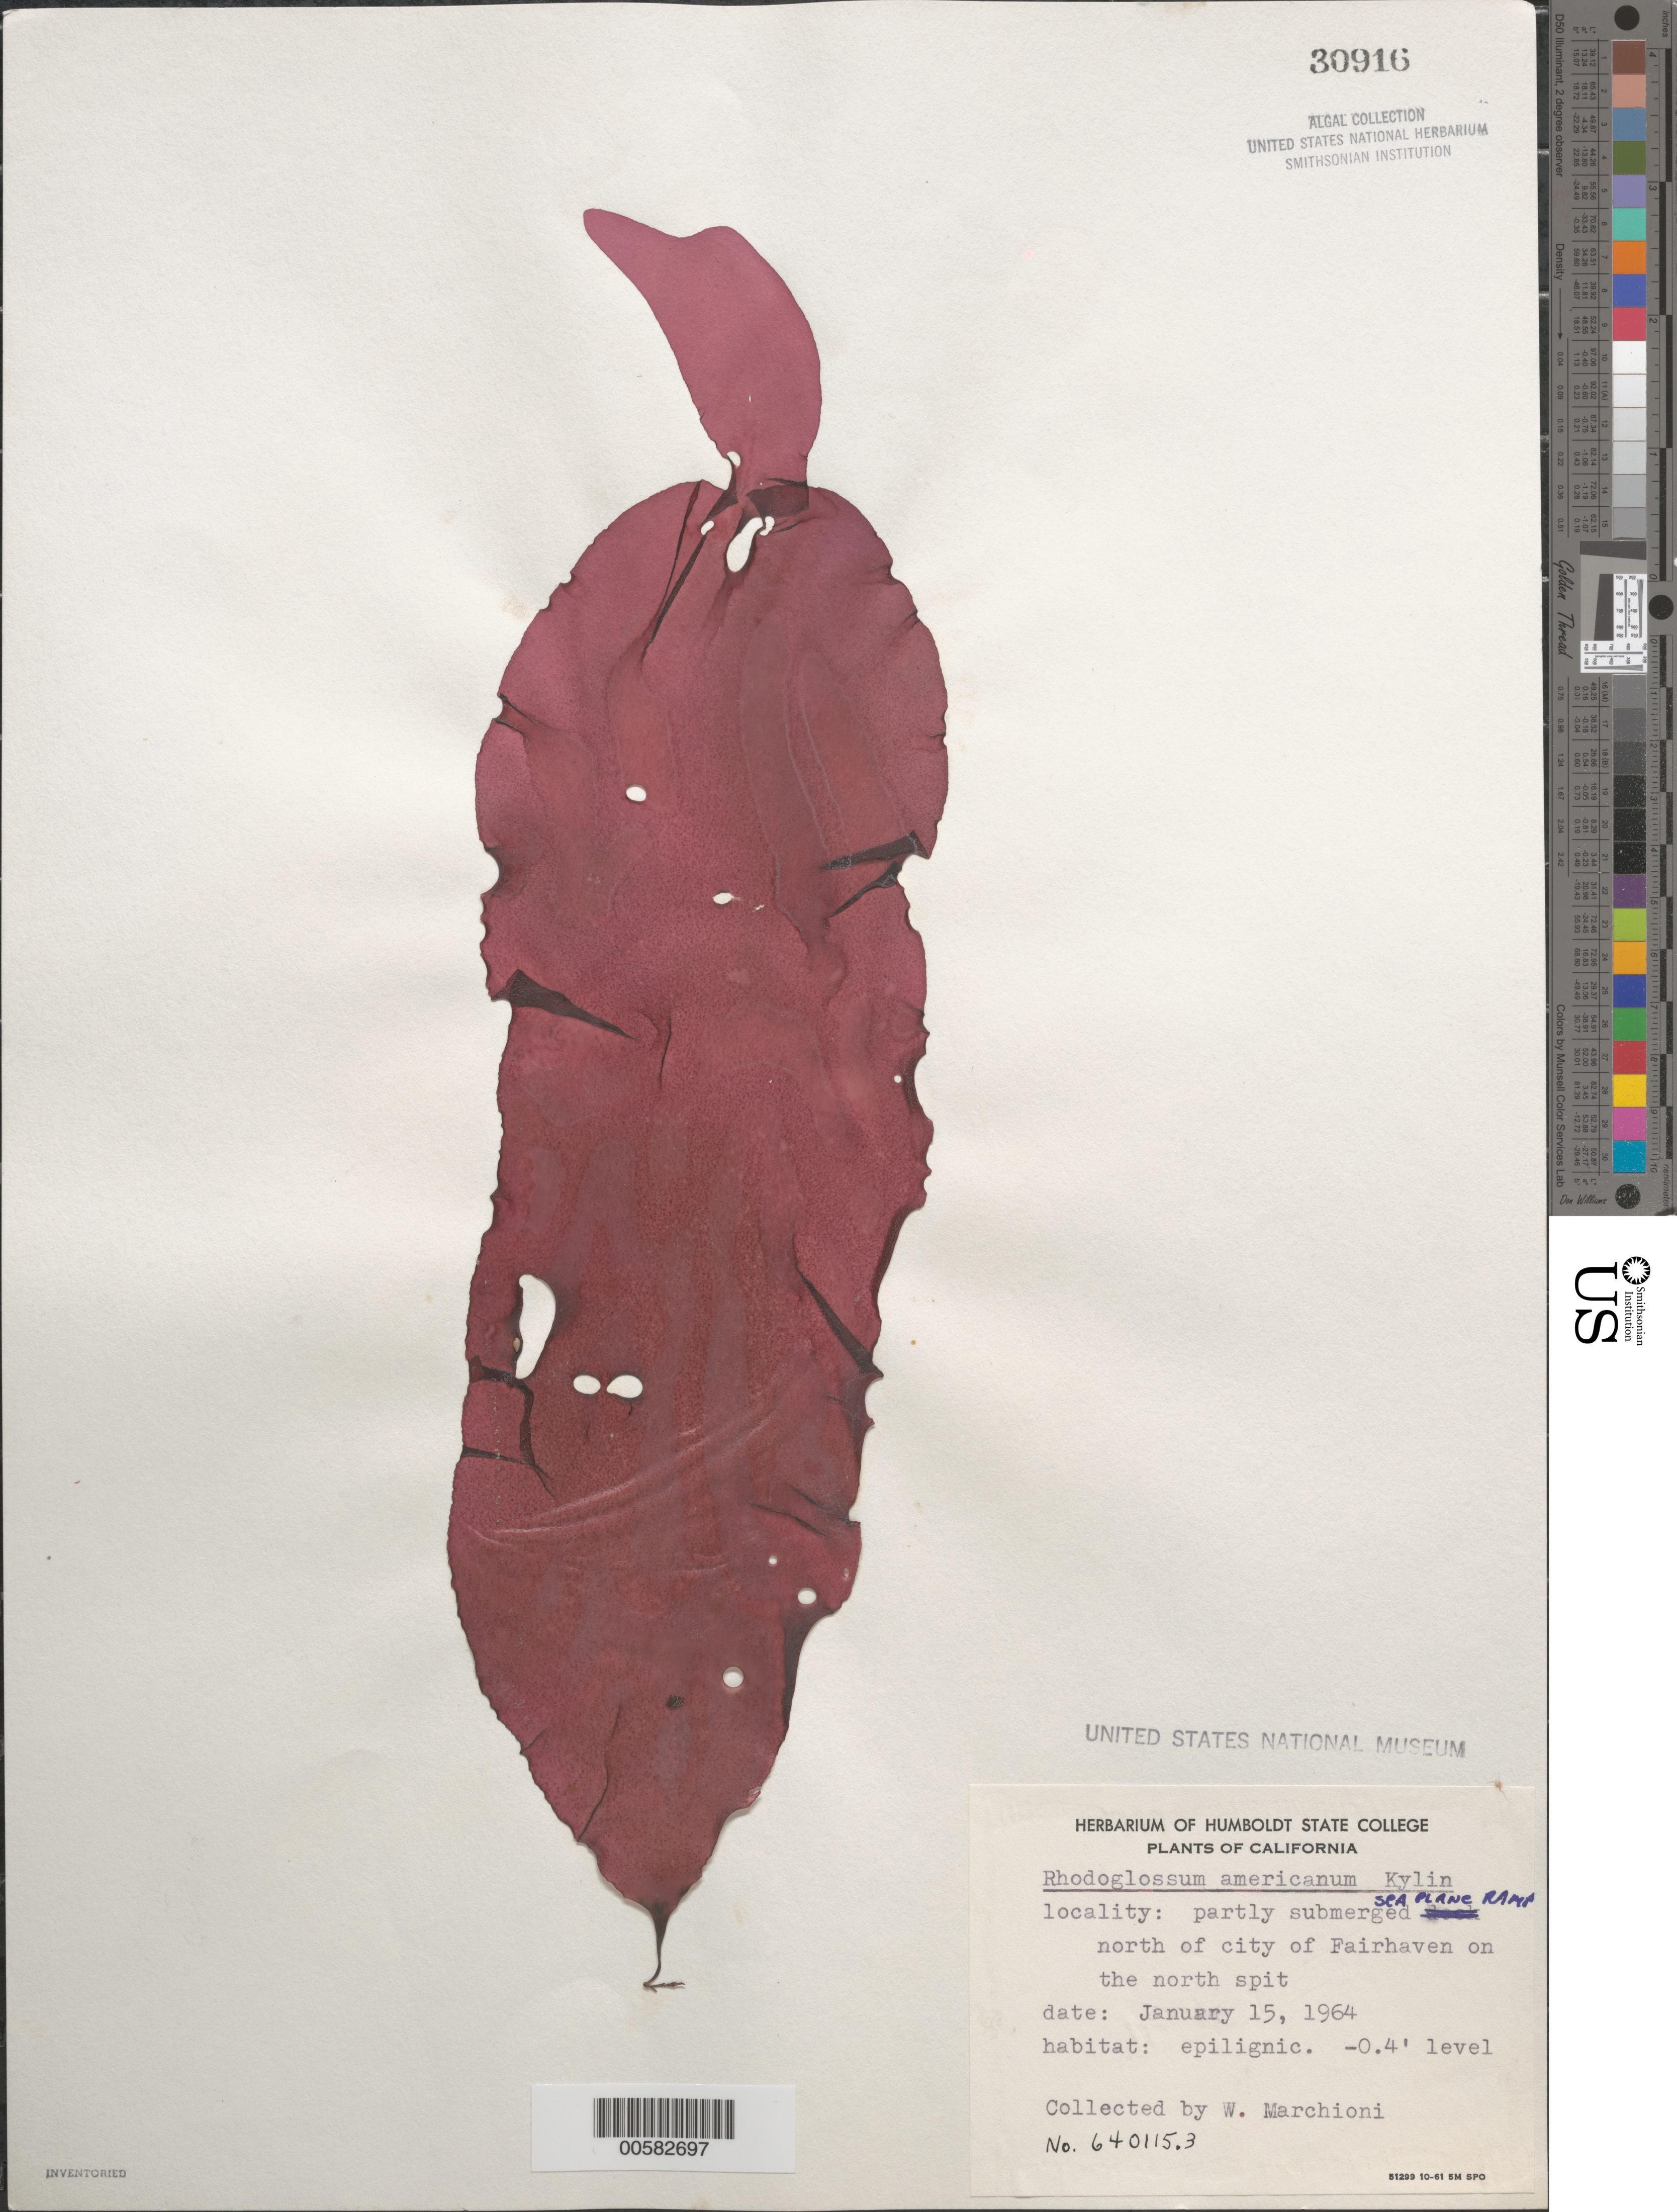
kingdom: Plantae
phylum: Rhodophyta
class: Florideophyceae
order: Gigartinales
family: Gigartinaceae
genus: Mazzaella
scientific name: Mazzaella californica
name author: (J. Agardh) G. De Toni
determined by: Algae name updating Project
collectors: W. Marchioni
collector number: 640115.3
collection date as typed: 15 Jan 1964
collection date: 1964-01-15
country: United States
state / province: California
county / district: Humboldt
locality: Sea plane ramp, north of Fairhaven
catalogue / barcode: US 30916